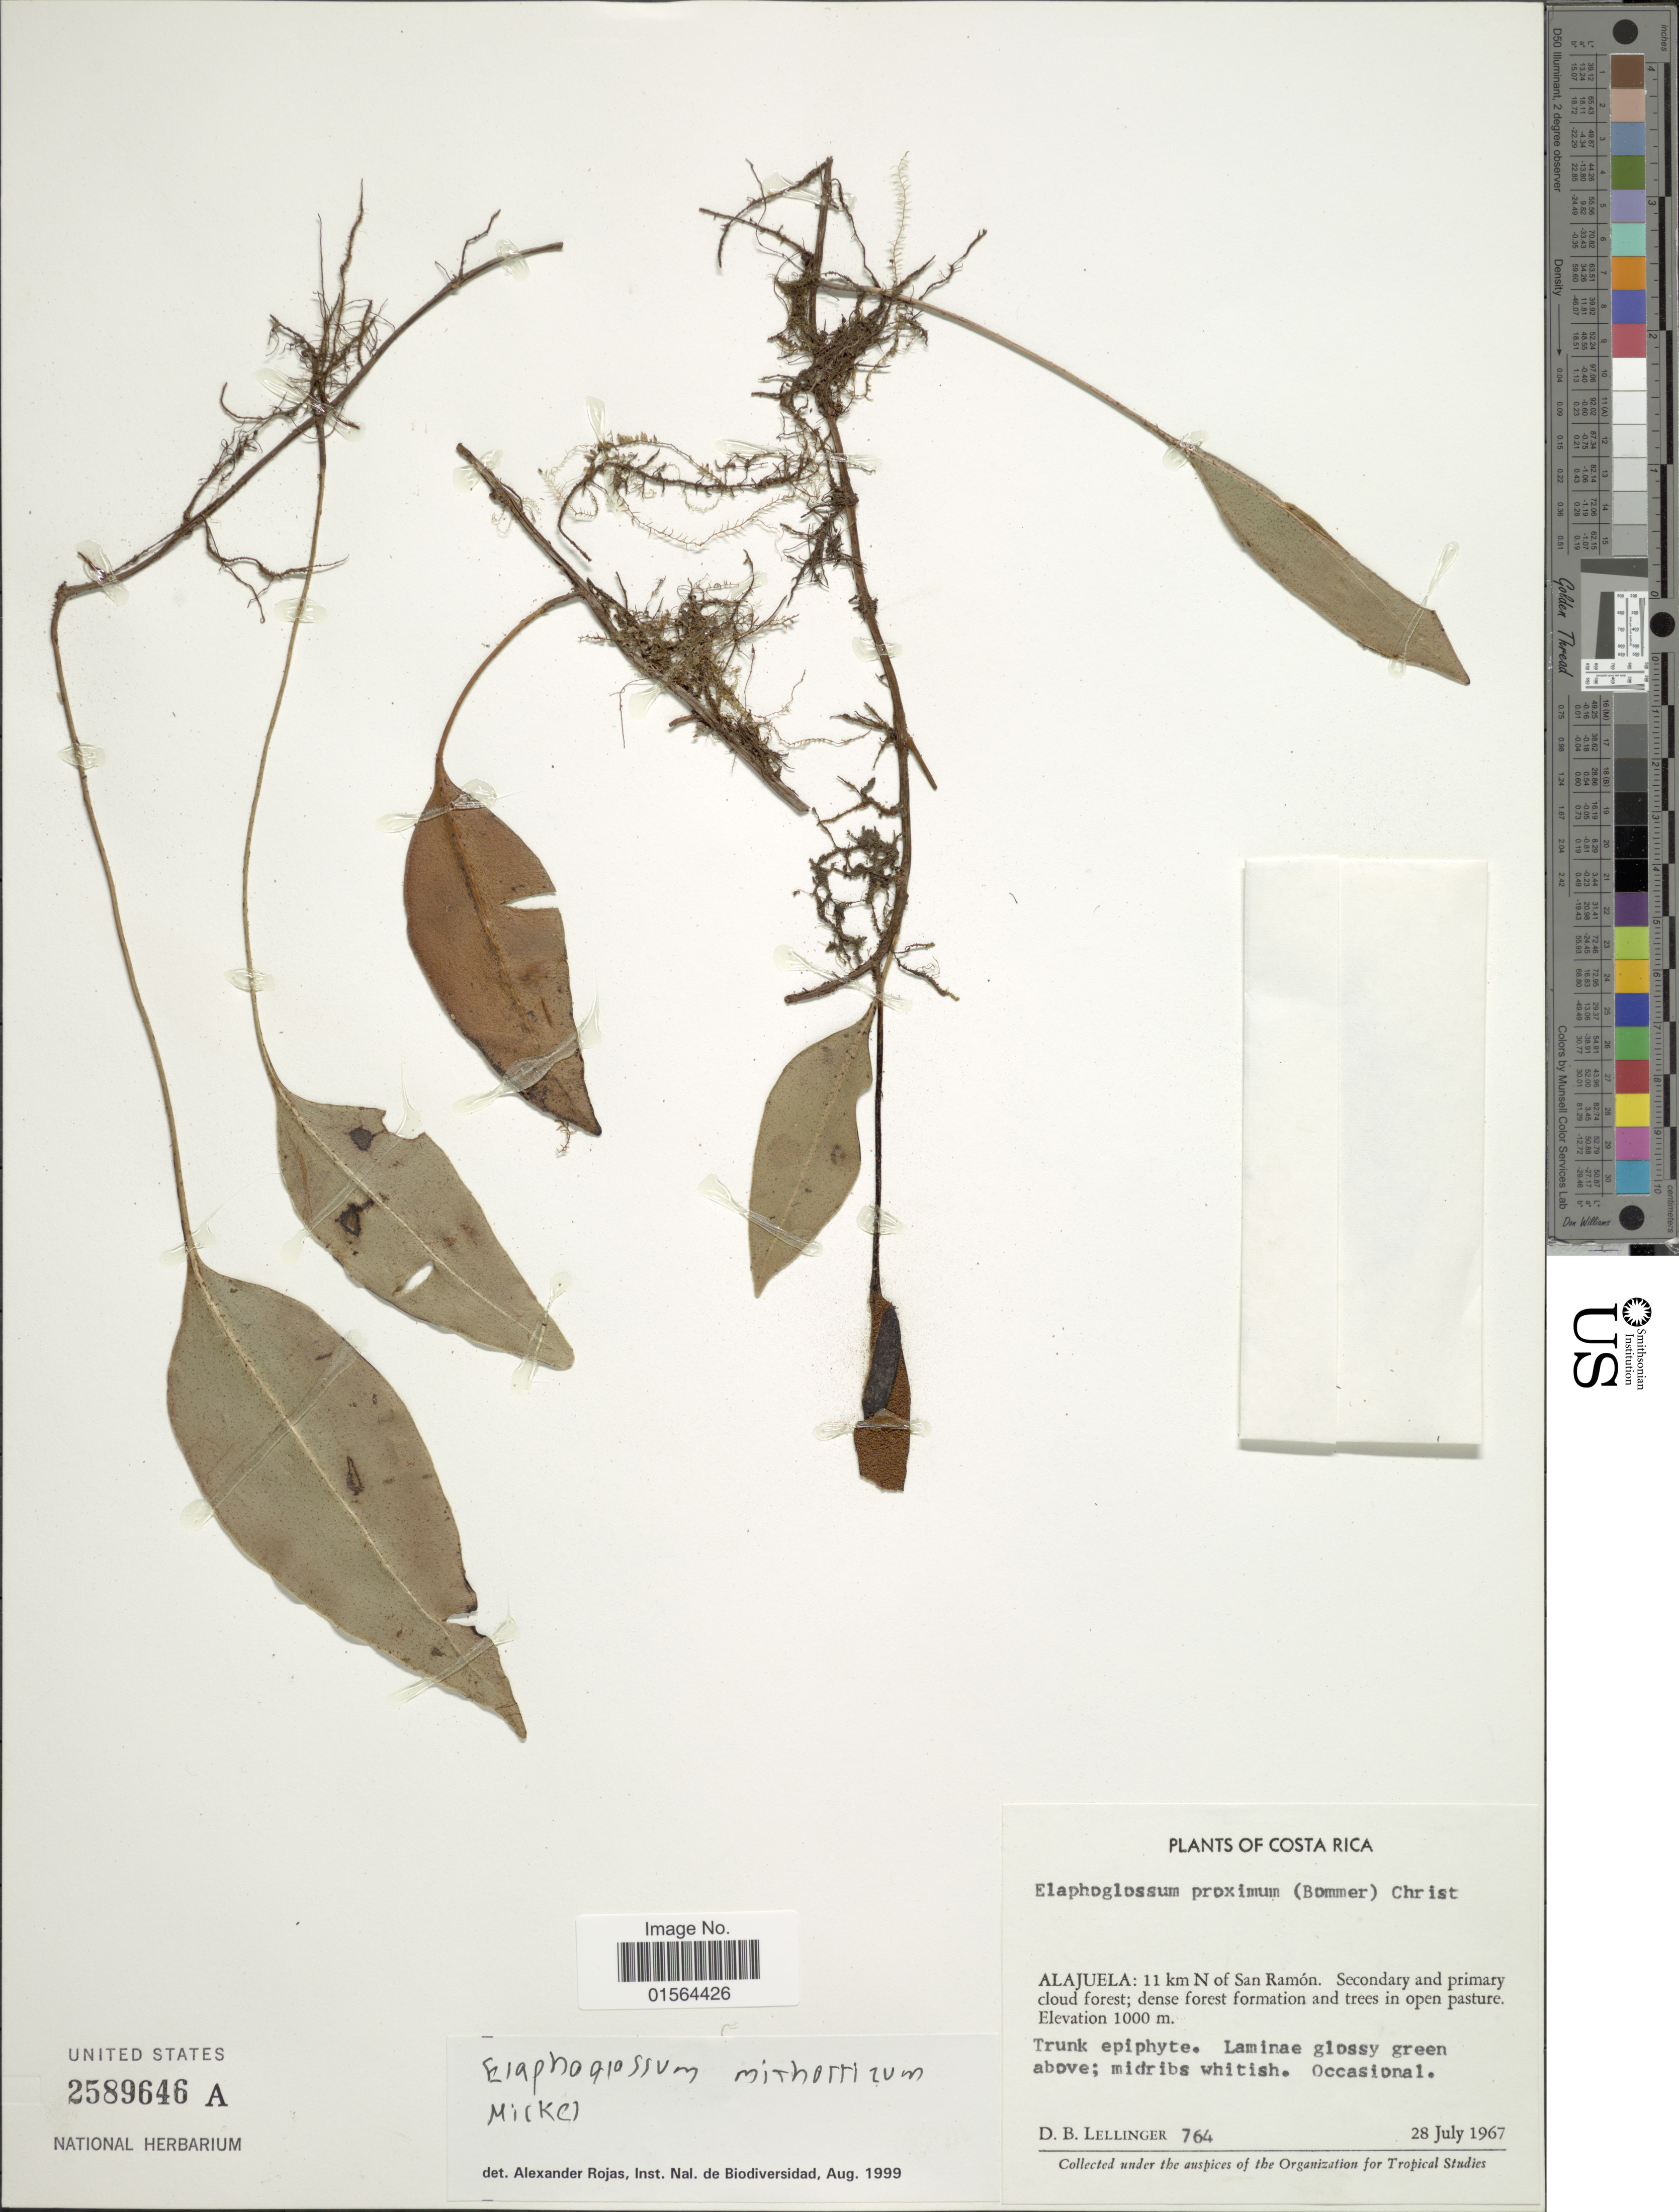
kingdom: Plantae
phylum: Tracheophyta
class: Polypodiopsida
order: Polypodiales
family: Dryopteridaceae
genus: Elaphoglossum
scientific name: Elaphoglossum mitorrhizum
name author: Mickel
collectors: D. B. Lellinger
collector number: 764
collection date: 1967-07-28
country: Costa Rica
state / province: Alajuela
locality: Alajuela: 11 km N of San Ramon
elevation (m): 1000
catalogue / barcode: US 2589646A